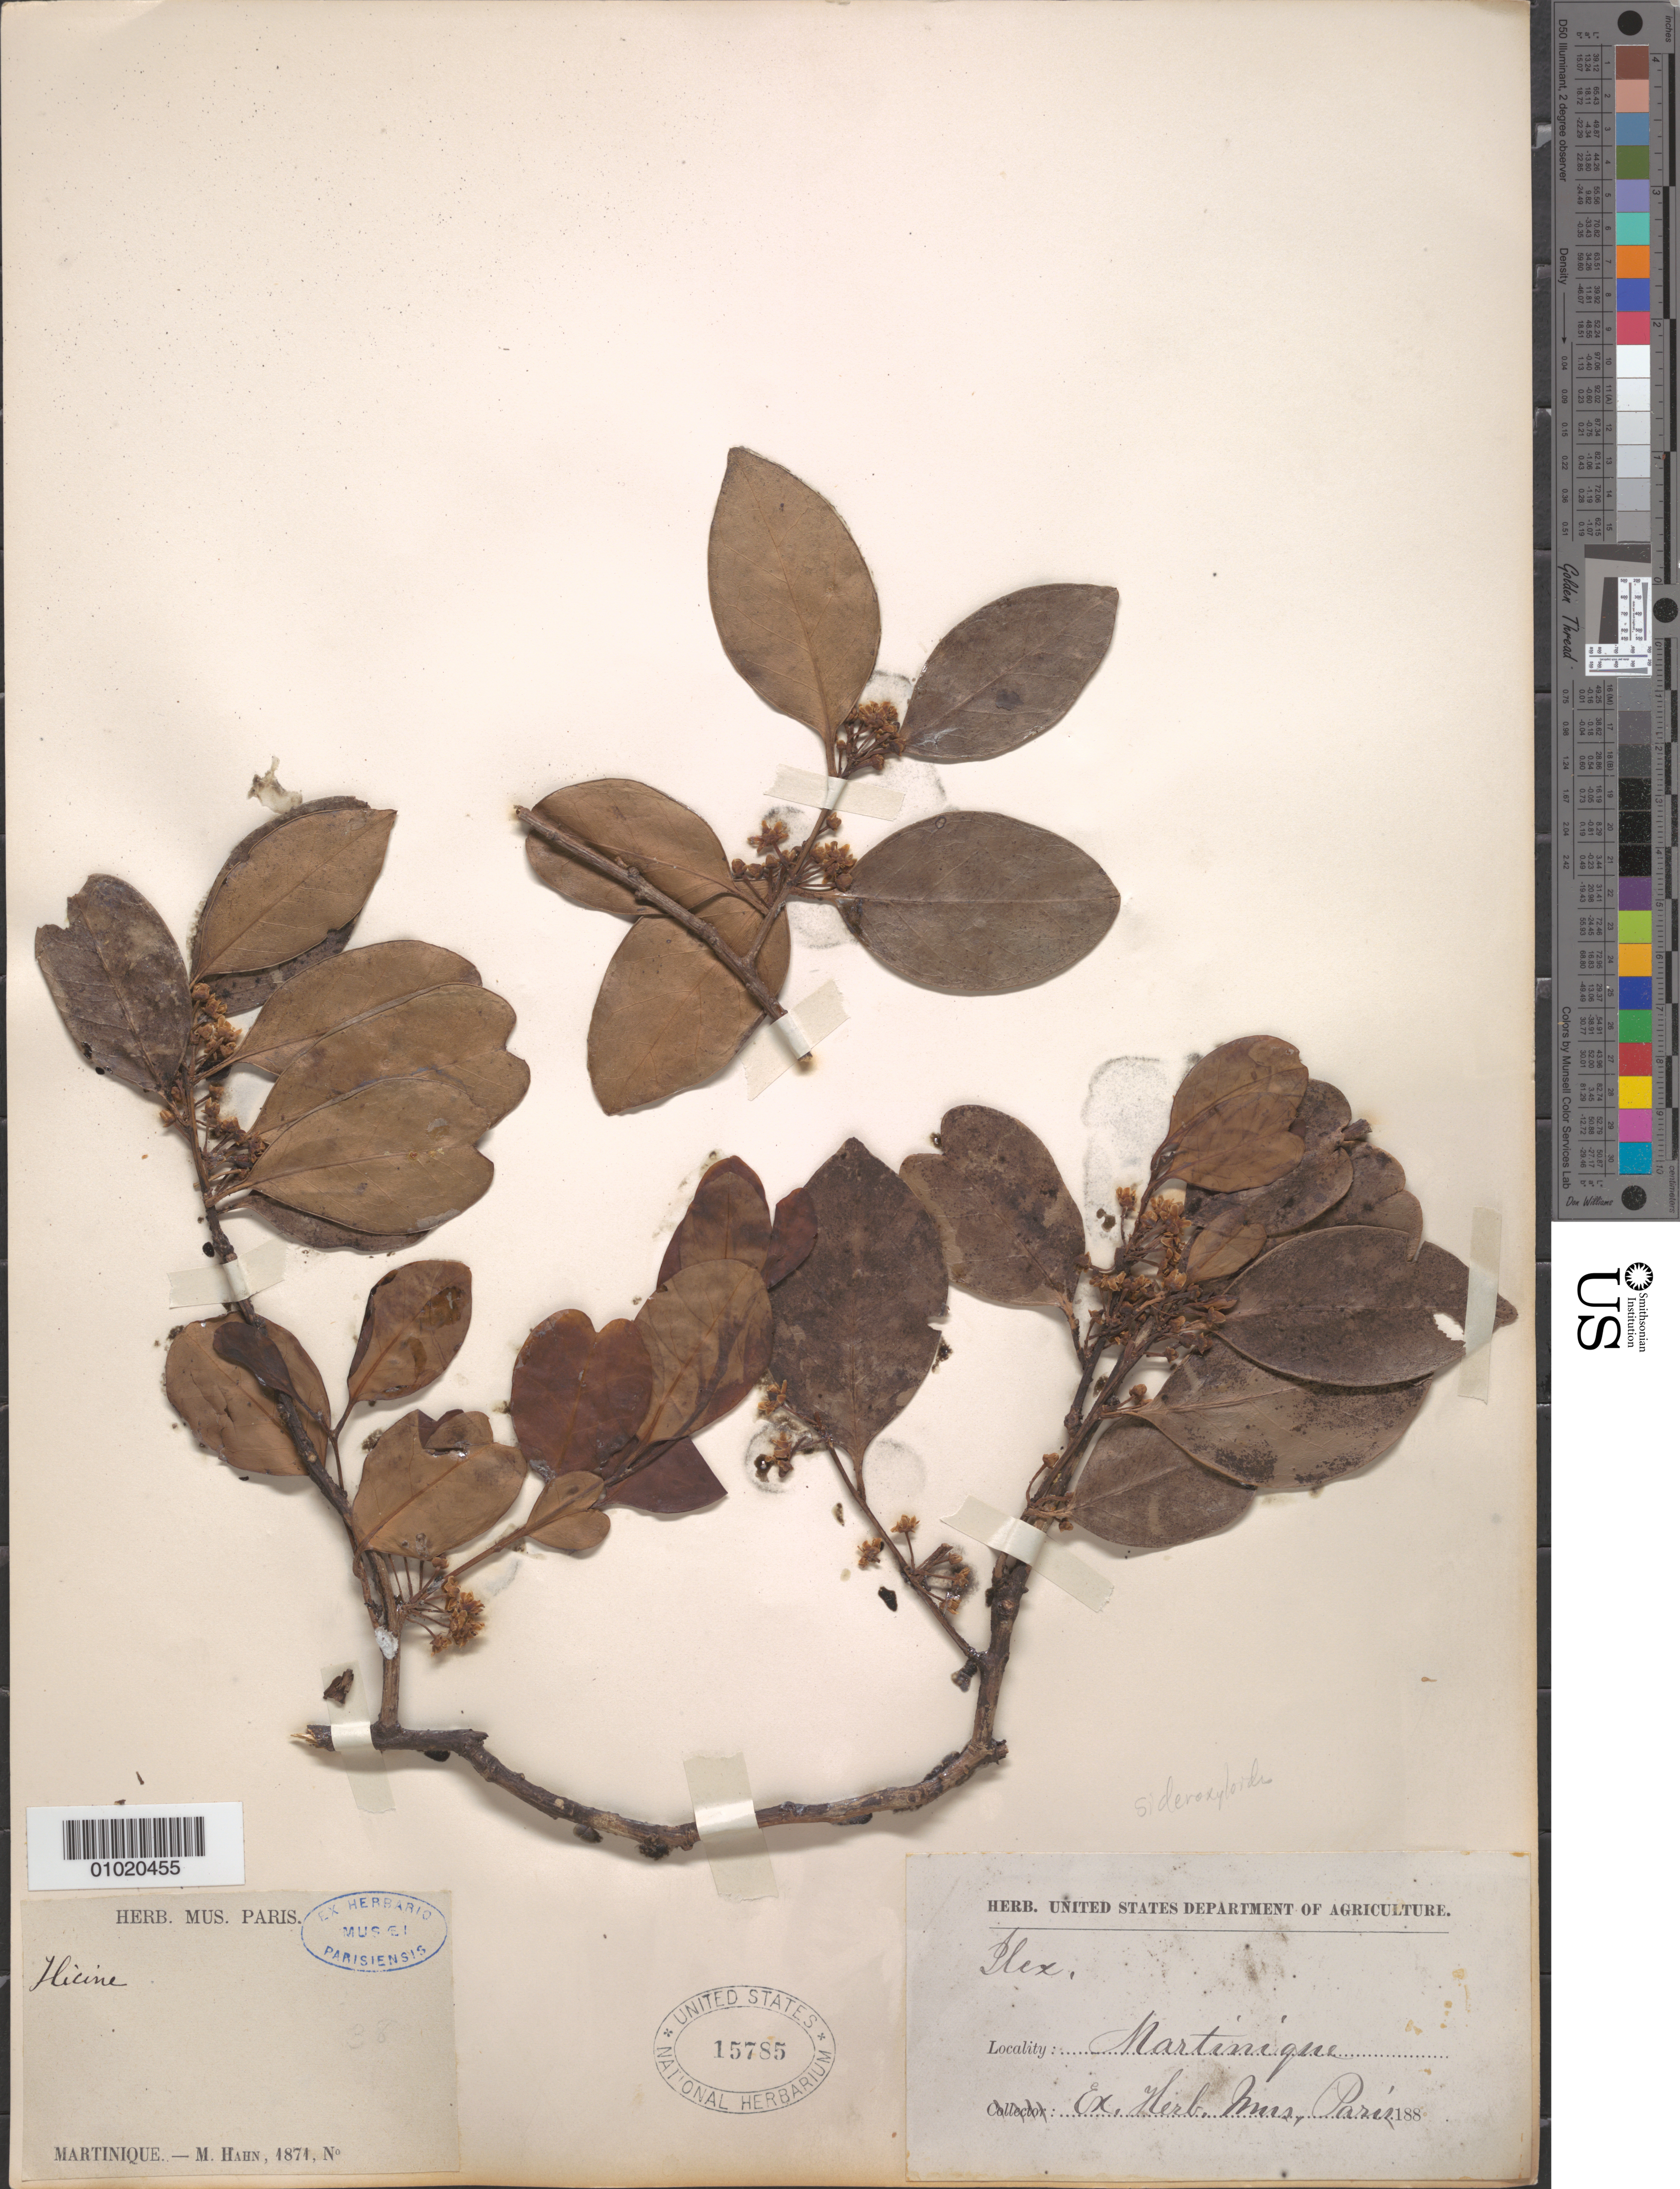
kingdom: Plantae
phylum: Tracheophyta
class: Magnoliopsida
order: Aquifoliales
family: Aquifoliaceae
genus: Ilex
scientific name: Ilex sideroxyloides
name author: (Sw.) Griseb.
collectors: M. Hahn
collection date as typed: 01 Jan 1871 to 31 Dec 1871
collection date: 1871-01-01/1871-12-31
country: Martinique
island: Martinique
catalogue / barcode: US 15785